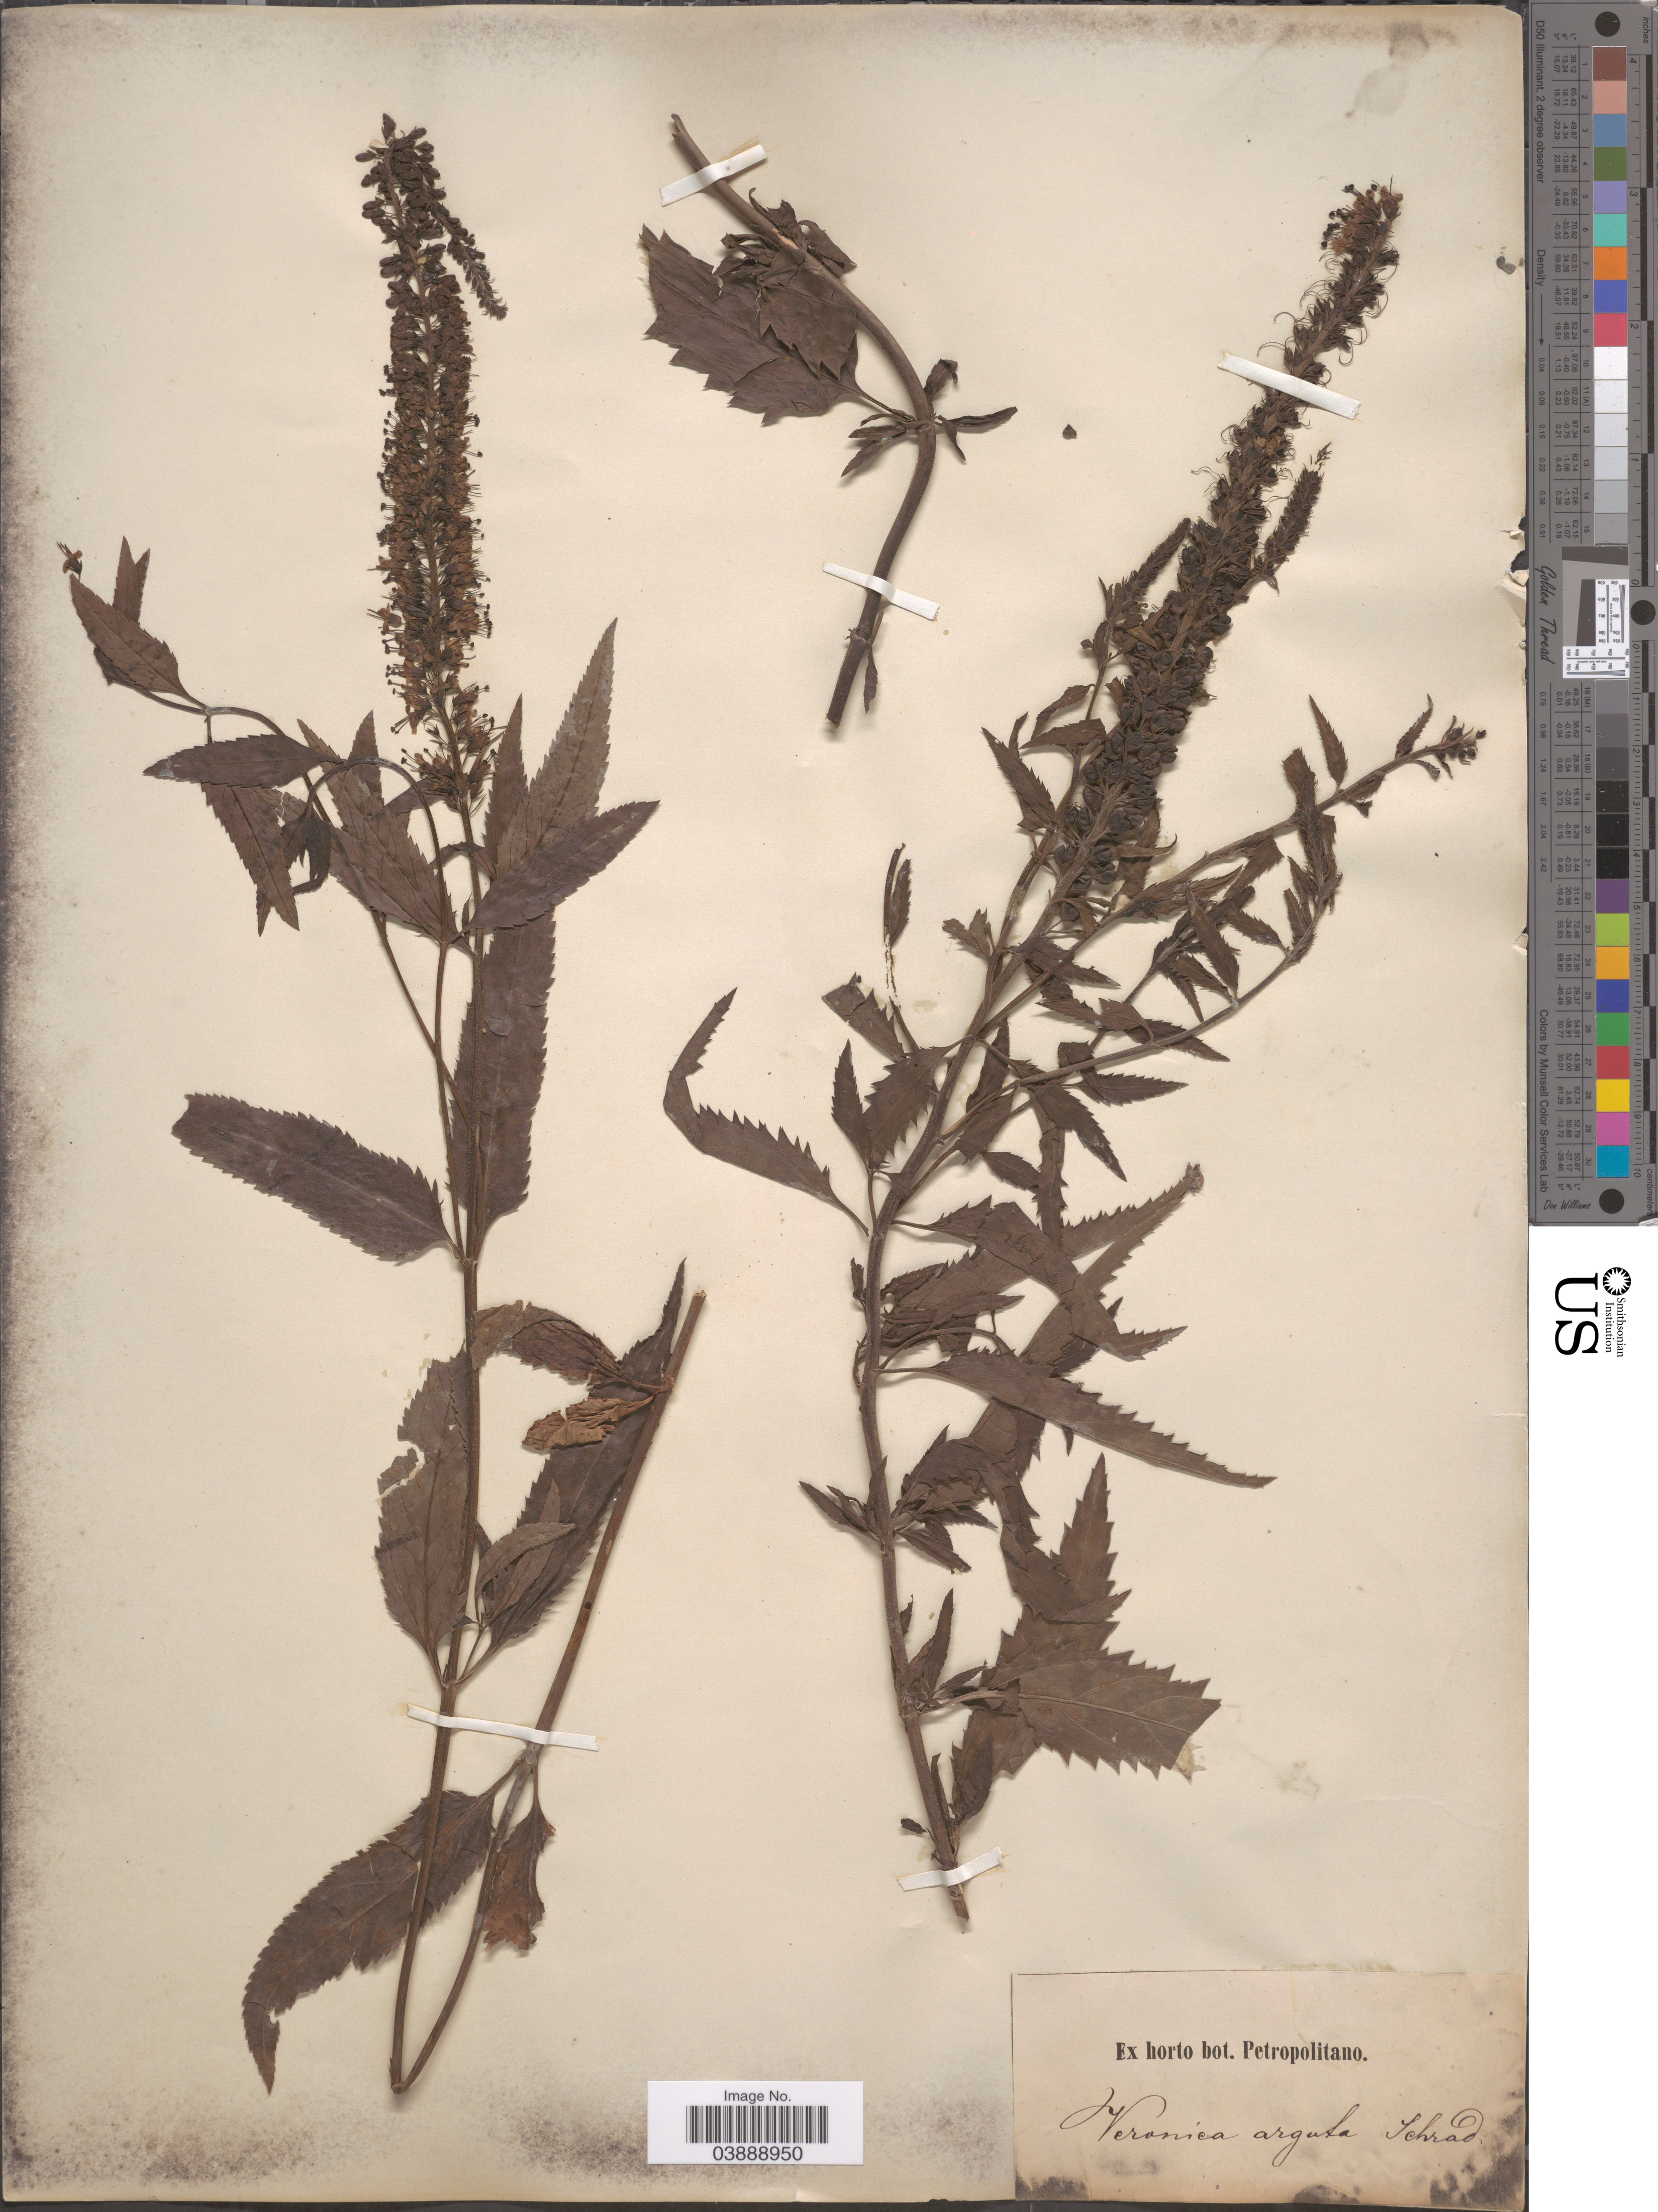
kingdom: Plantae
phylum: Tracheophyta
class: Magnoliopsida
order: Lamiales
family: Plantaginaceae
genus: Veronica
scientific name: Veronica arguta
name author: Schrad.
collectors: ex Horto Bot. Petropolitano